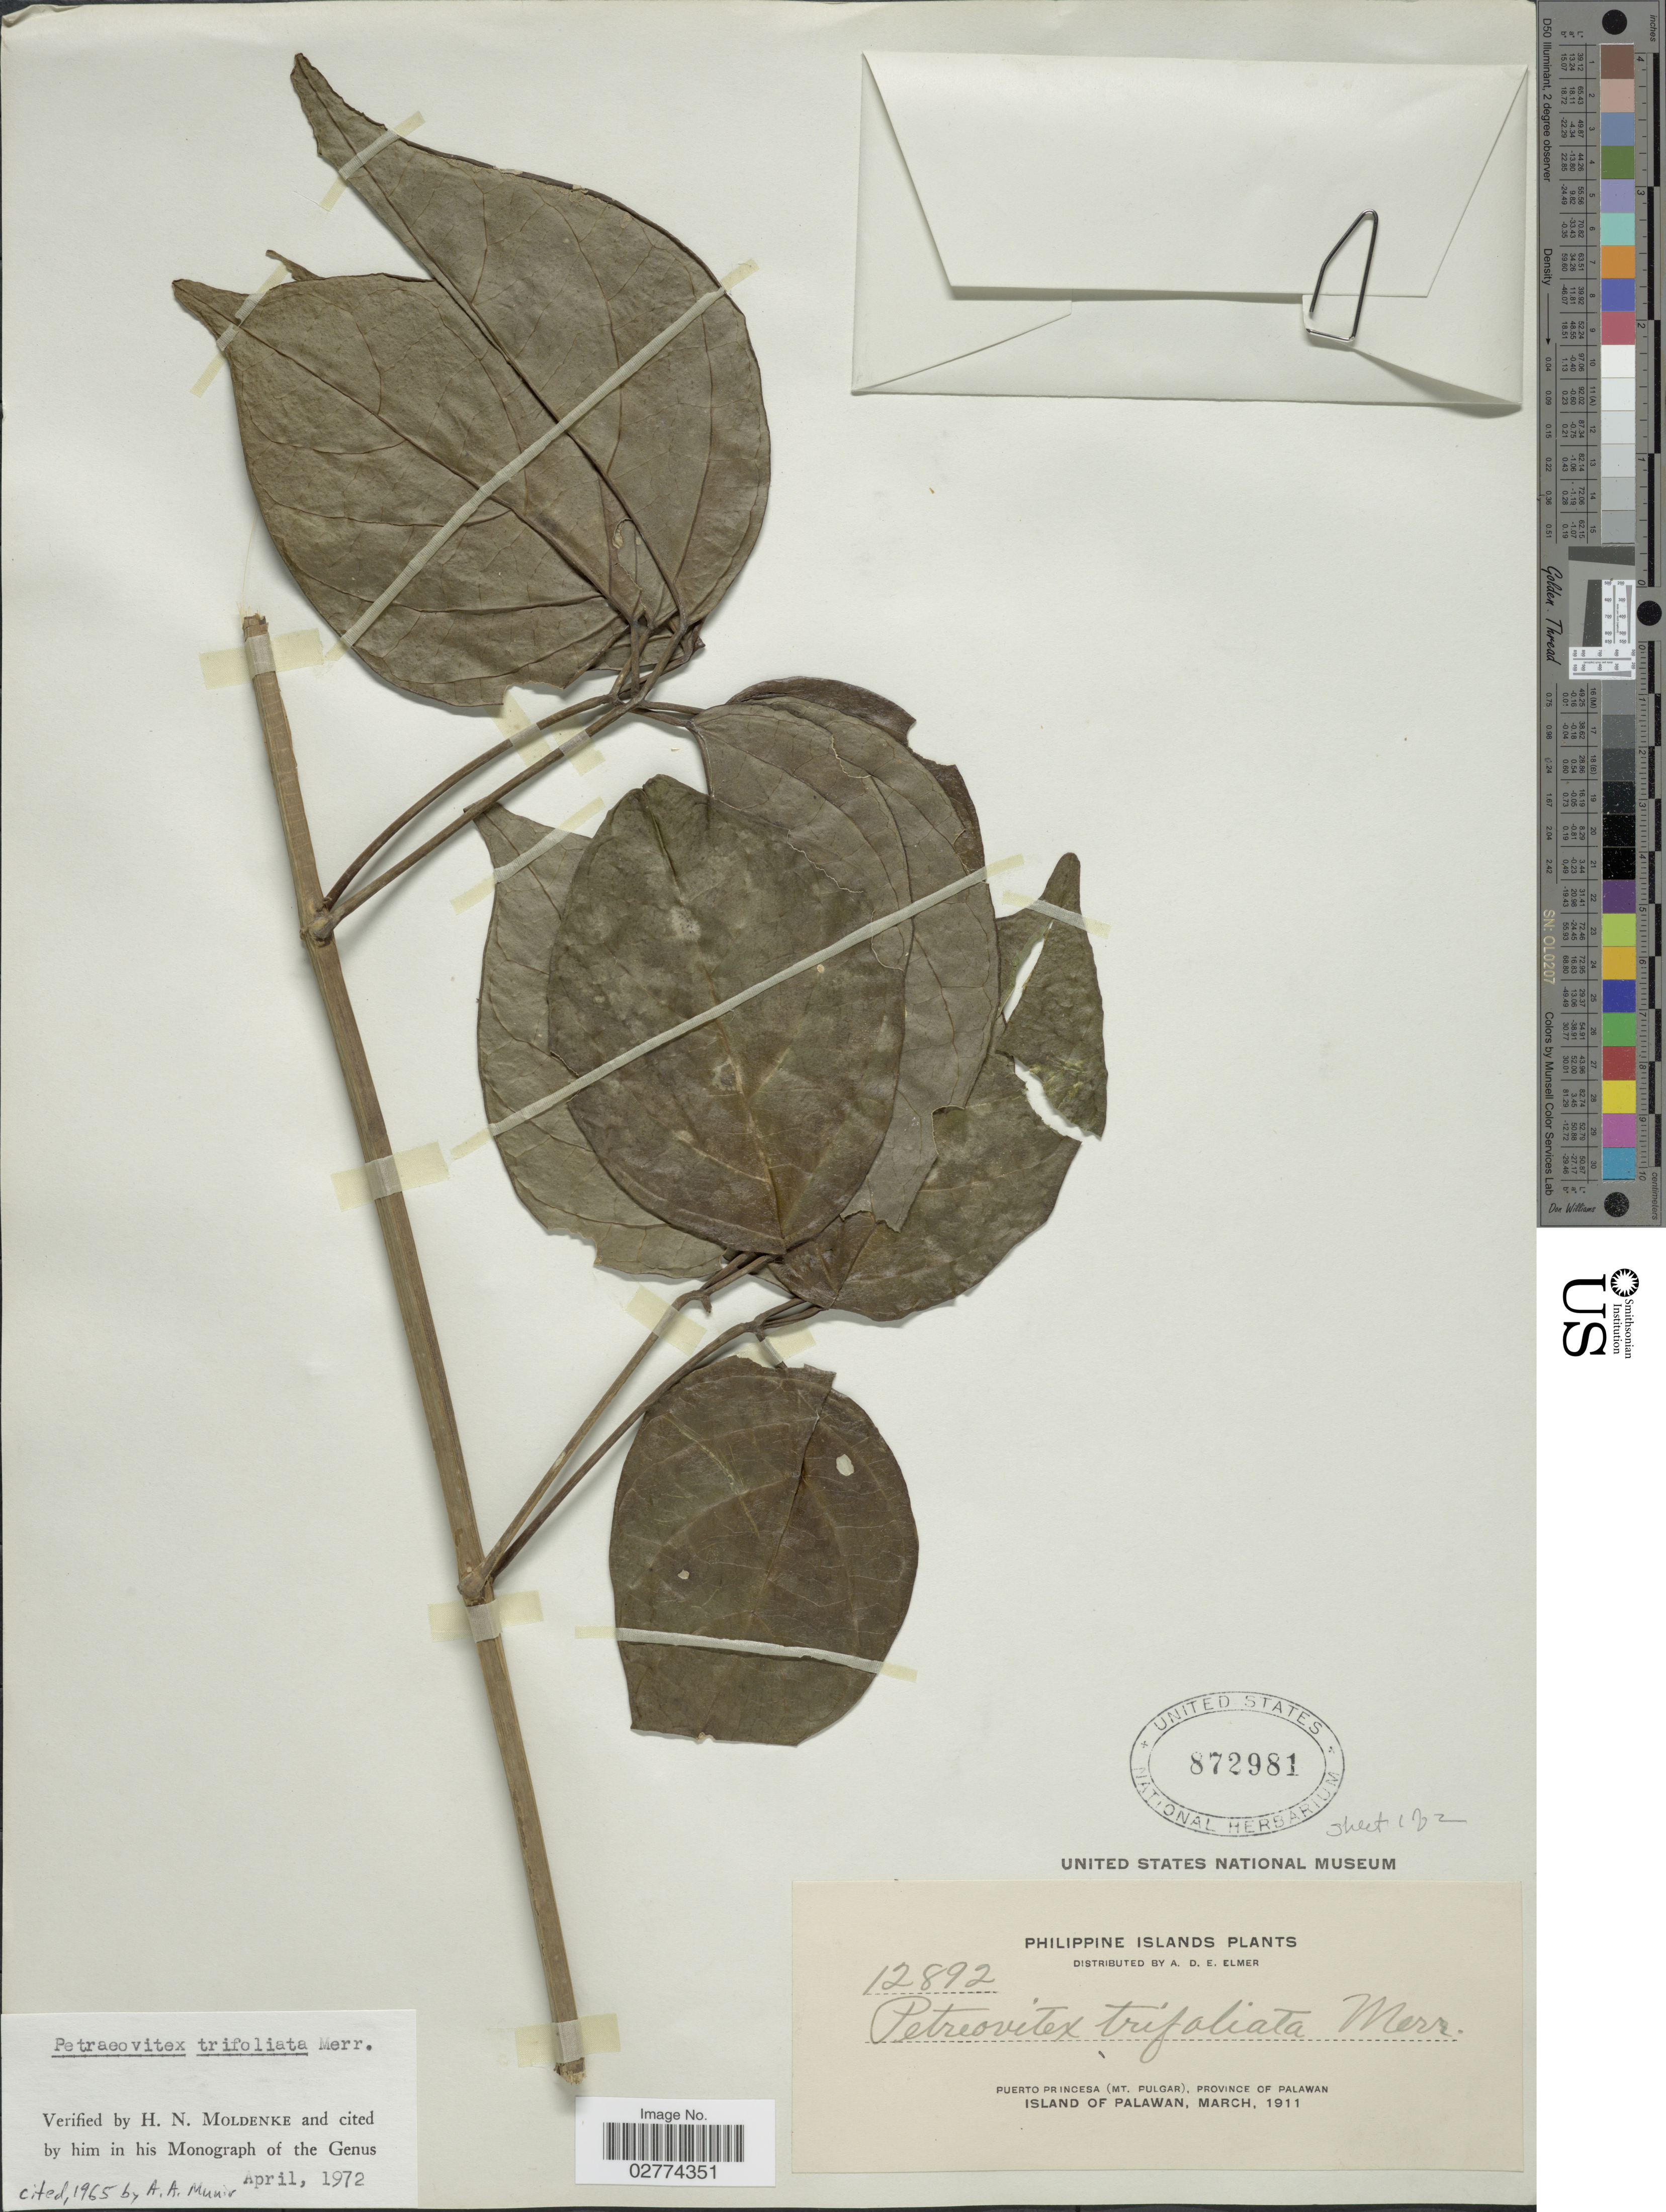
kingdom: Plantae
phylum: Tracheophyta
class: Magnoliopsida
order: Lamiales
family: Lamiaceae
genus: Petraeovitex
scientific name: Petraeovitex trifoliata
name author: Merr.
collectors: A. D. E. Elmer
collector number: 12892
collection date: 1911-03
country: Philippines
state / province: Mimaropa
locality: Philippine Islands. Puerto Princesa (Mt. Pulgar), province of Palawan. Island of Palawan.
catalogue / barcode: US 872981